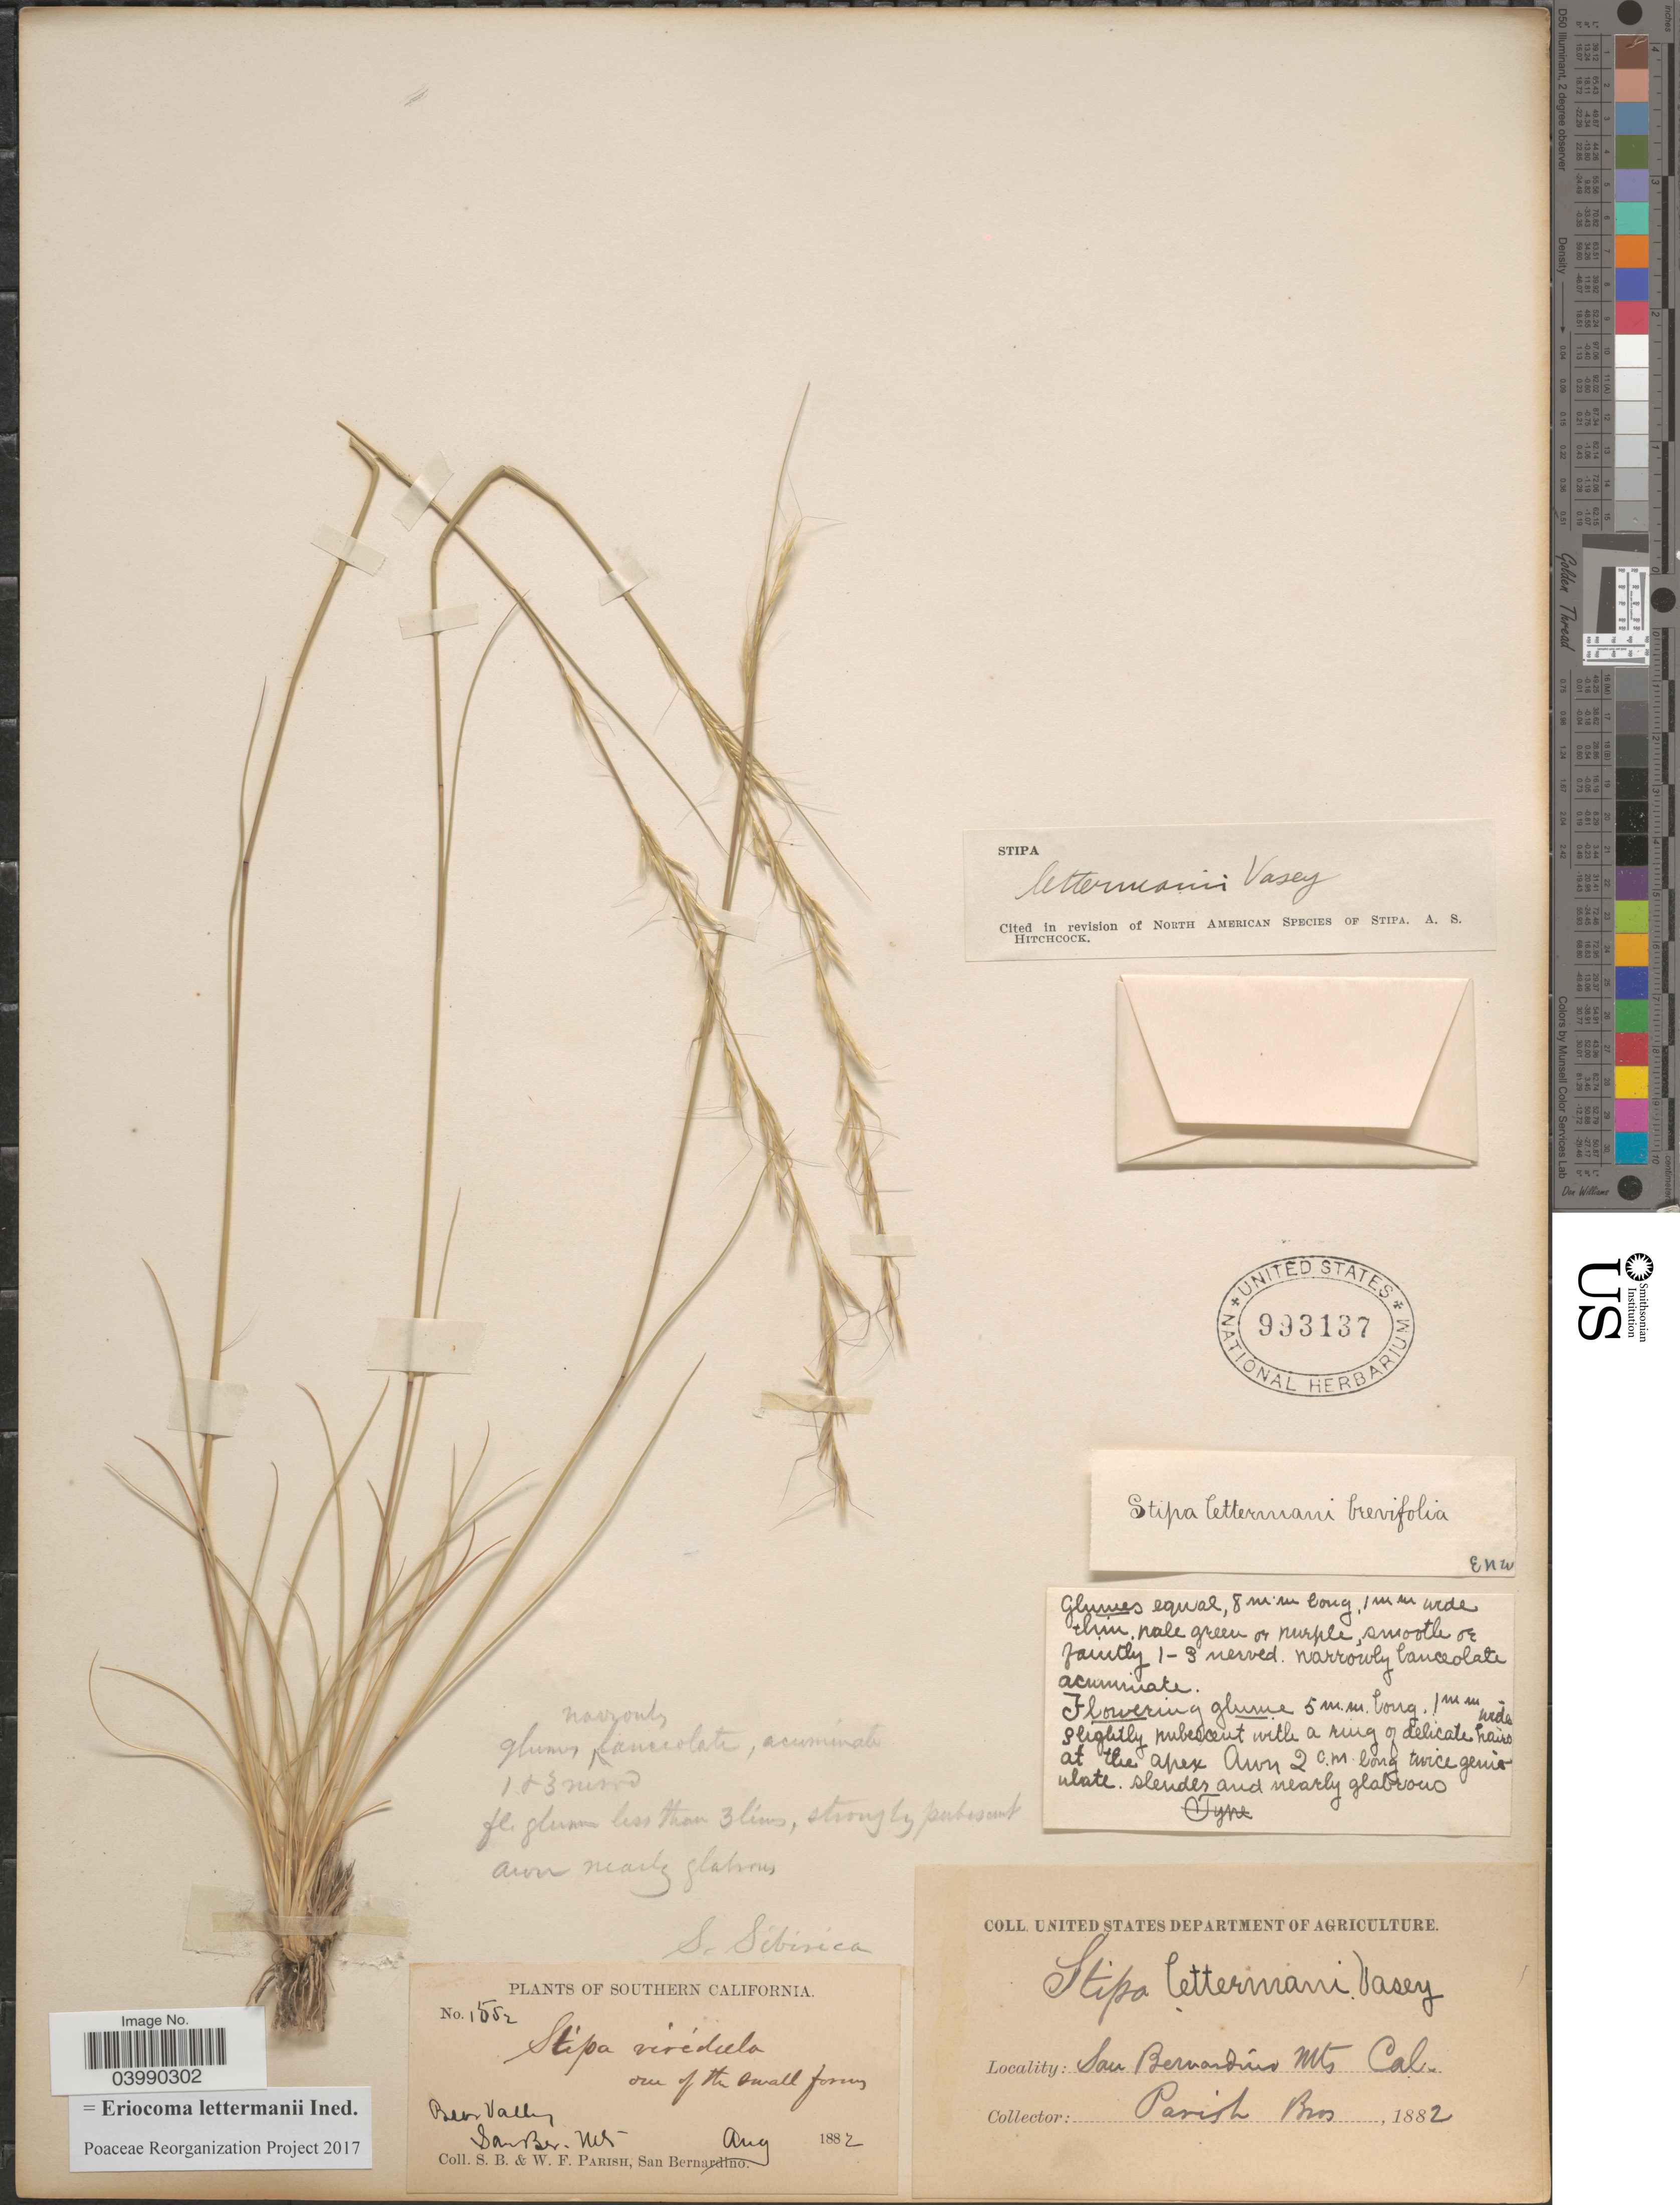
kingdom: Plantae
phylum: Tracheophyta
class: Liliopsida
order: Poales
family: Poaceae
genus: Eriocoma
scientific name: Eriocoma lettermanii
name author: (Vasey) Romasch.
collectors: S. B. Parish & W. F. Parish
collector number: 1552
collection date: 1882-08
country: United States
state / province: California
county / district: San Bernardino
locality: Southern California. Bear Valley. San Bernardino Mts.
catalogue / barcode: US 993137